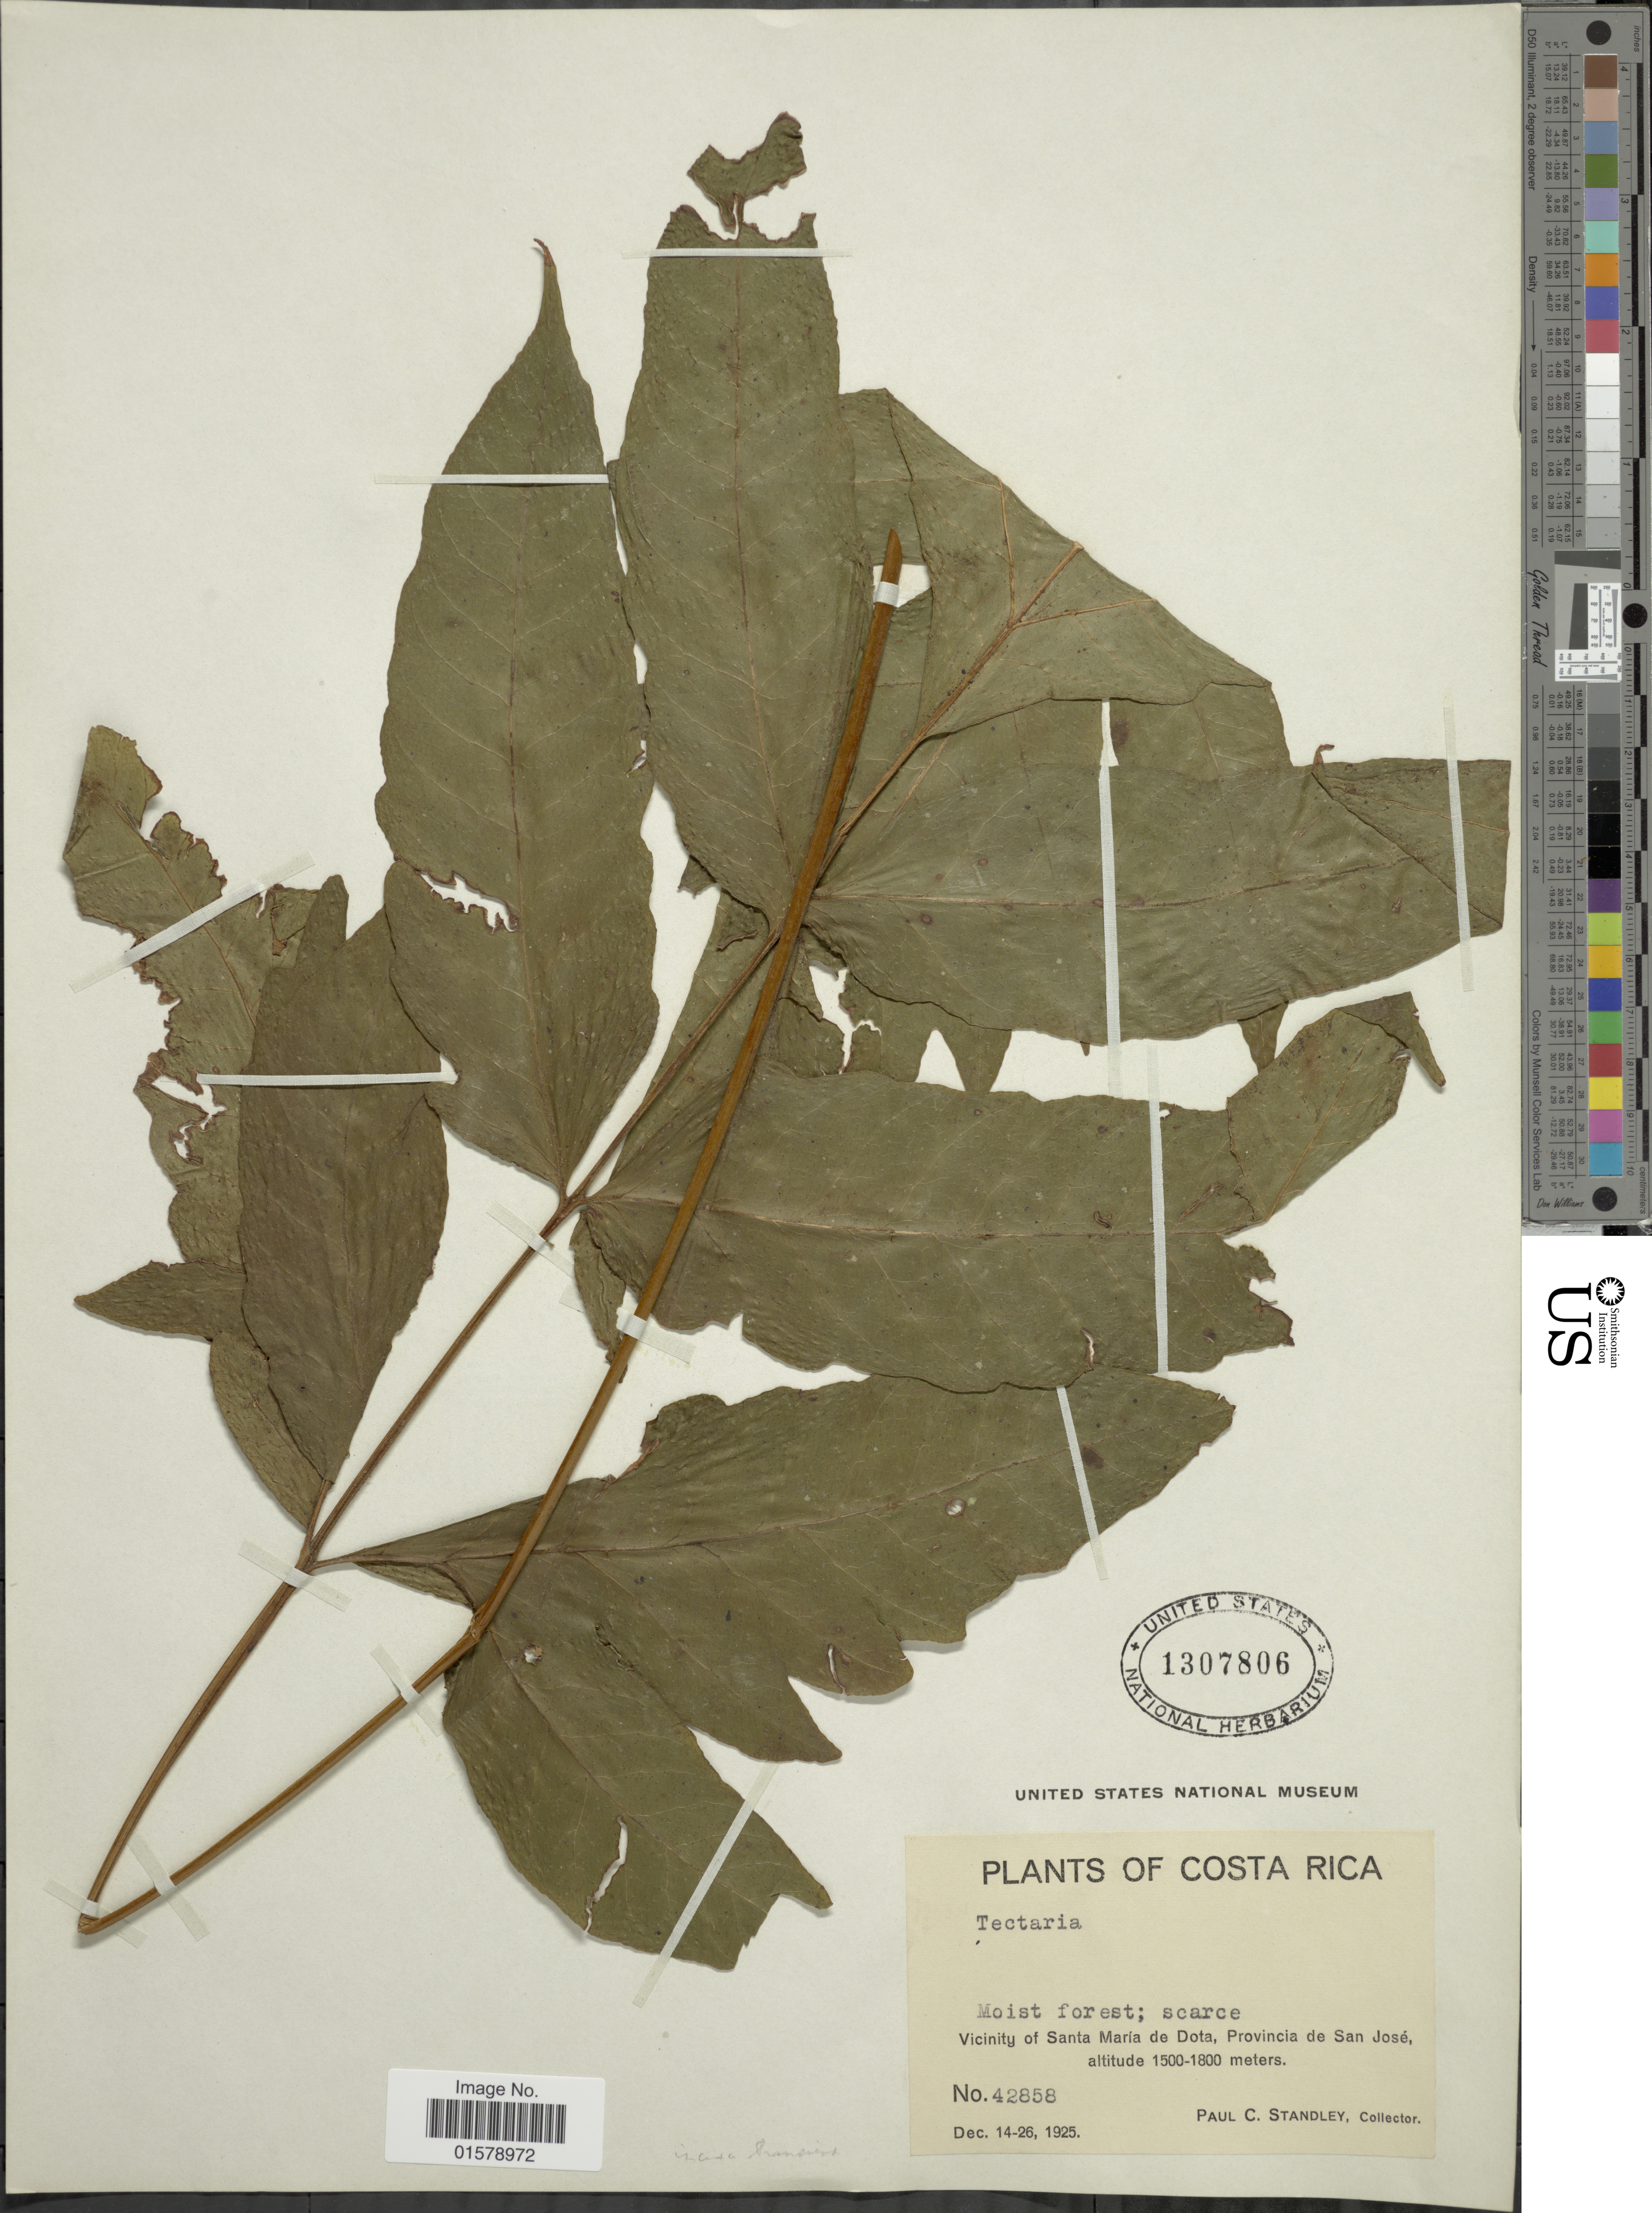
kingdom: Plantae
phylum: Tracheophyta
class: Polypodiopsida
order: Polypodiales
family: Tectariaceae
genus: Tectaria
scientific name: Tectaria transiens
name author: (C.V. Morton) A.R. Sm.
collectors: P. C. Standley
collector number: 42858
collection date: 1925-12-14/1925-12-26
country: Costa Rica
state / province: San José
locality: Vicinity of Santa Maria de Dota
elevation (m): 1500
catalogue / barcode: US 1307806